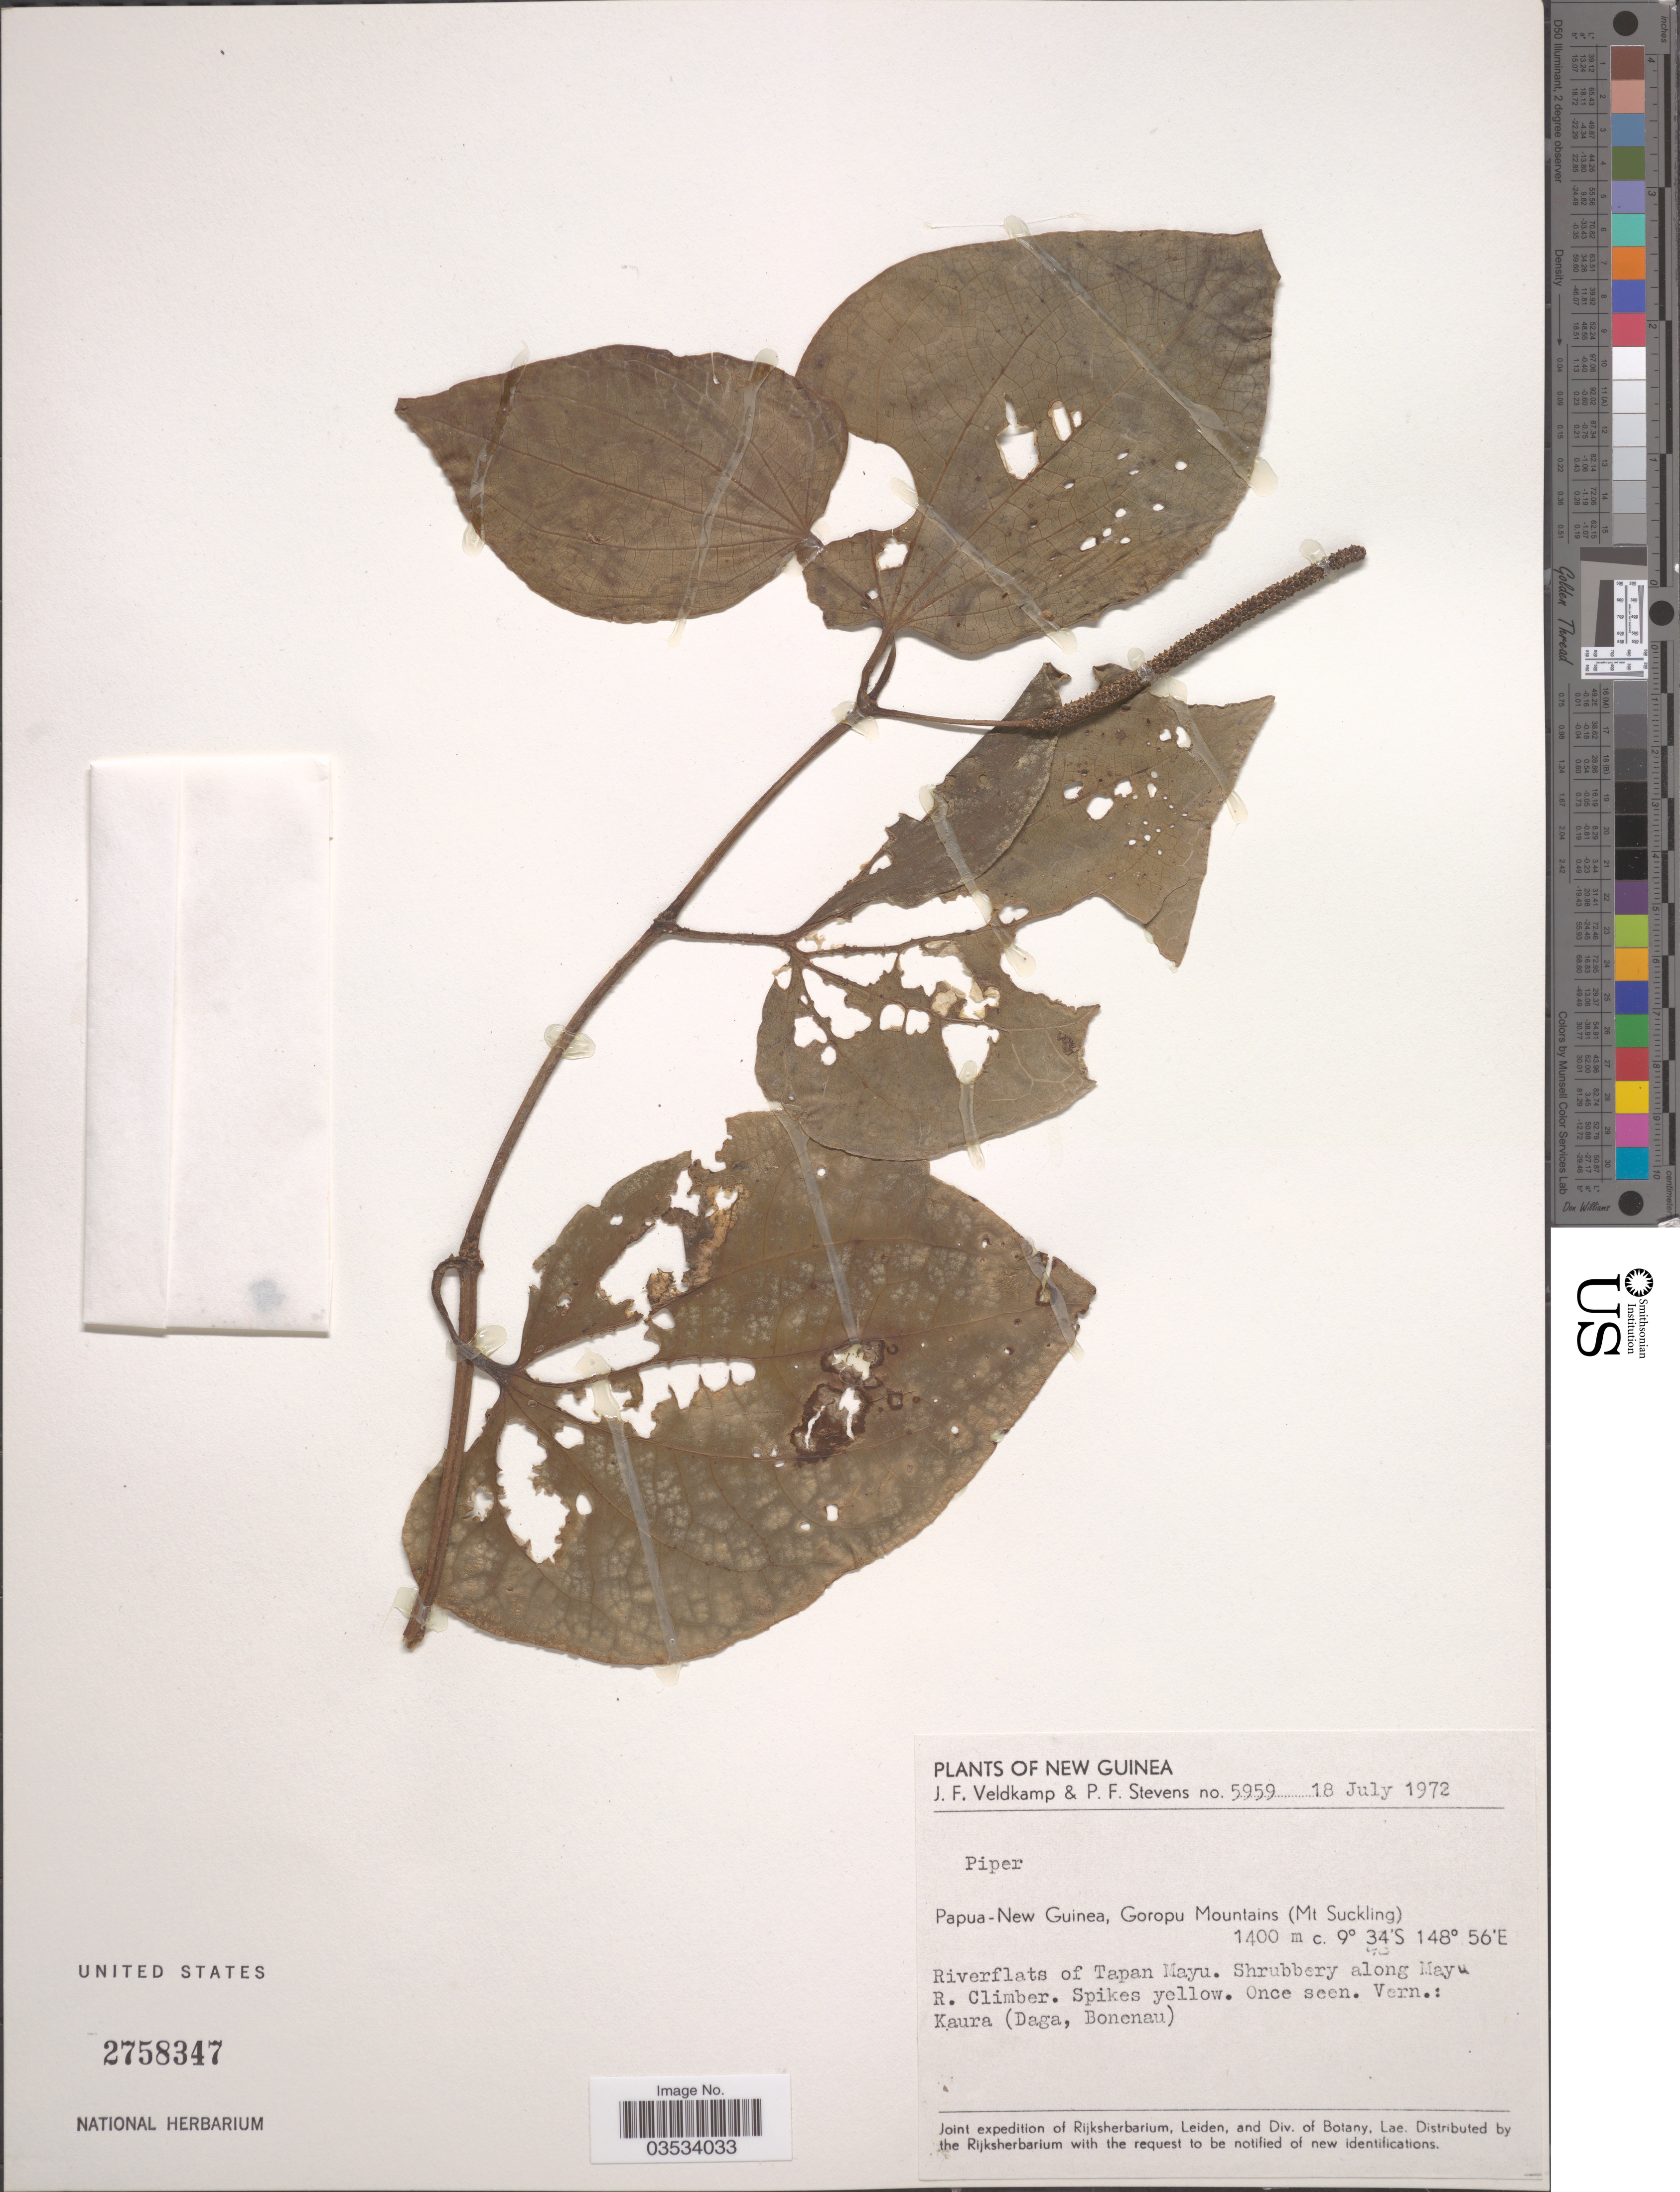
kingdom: Plantae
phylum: Tracheophyta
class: Magnoliopsida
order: Piperales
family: Piperaceae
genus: Piper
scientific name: Piper sp.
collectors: J. F. Veldkamp & P. F. Stevens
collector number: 5959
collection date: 1972-07-18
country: Papua New Guinea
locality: New Guinea. Goropu Mountains (Mt Suckling). Riverflats of Tapan Mayu. Along Mayu R.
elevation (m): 1400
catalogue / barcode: US 2758347